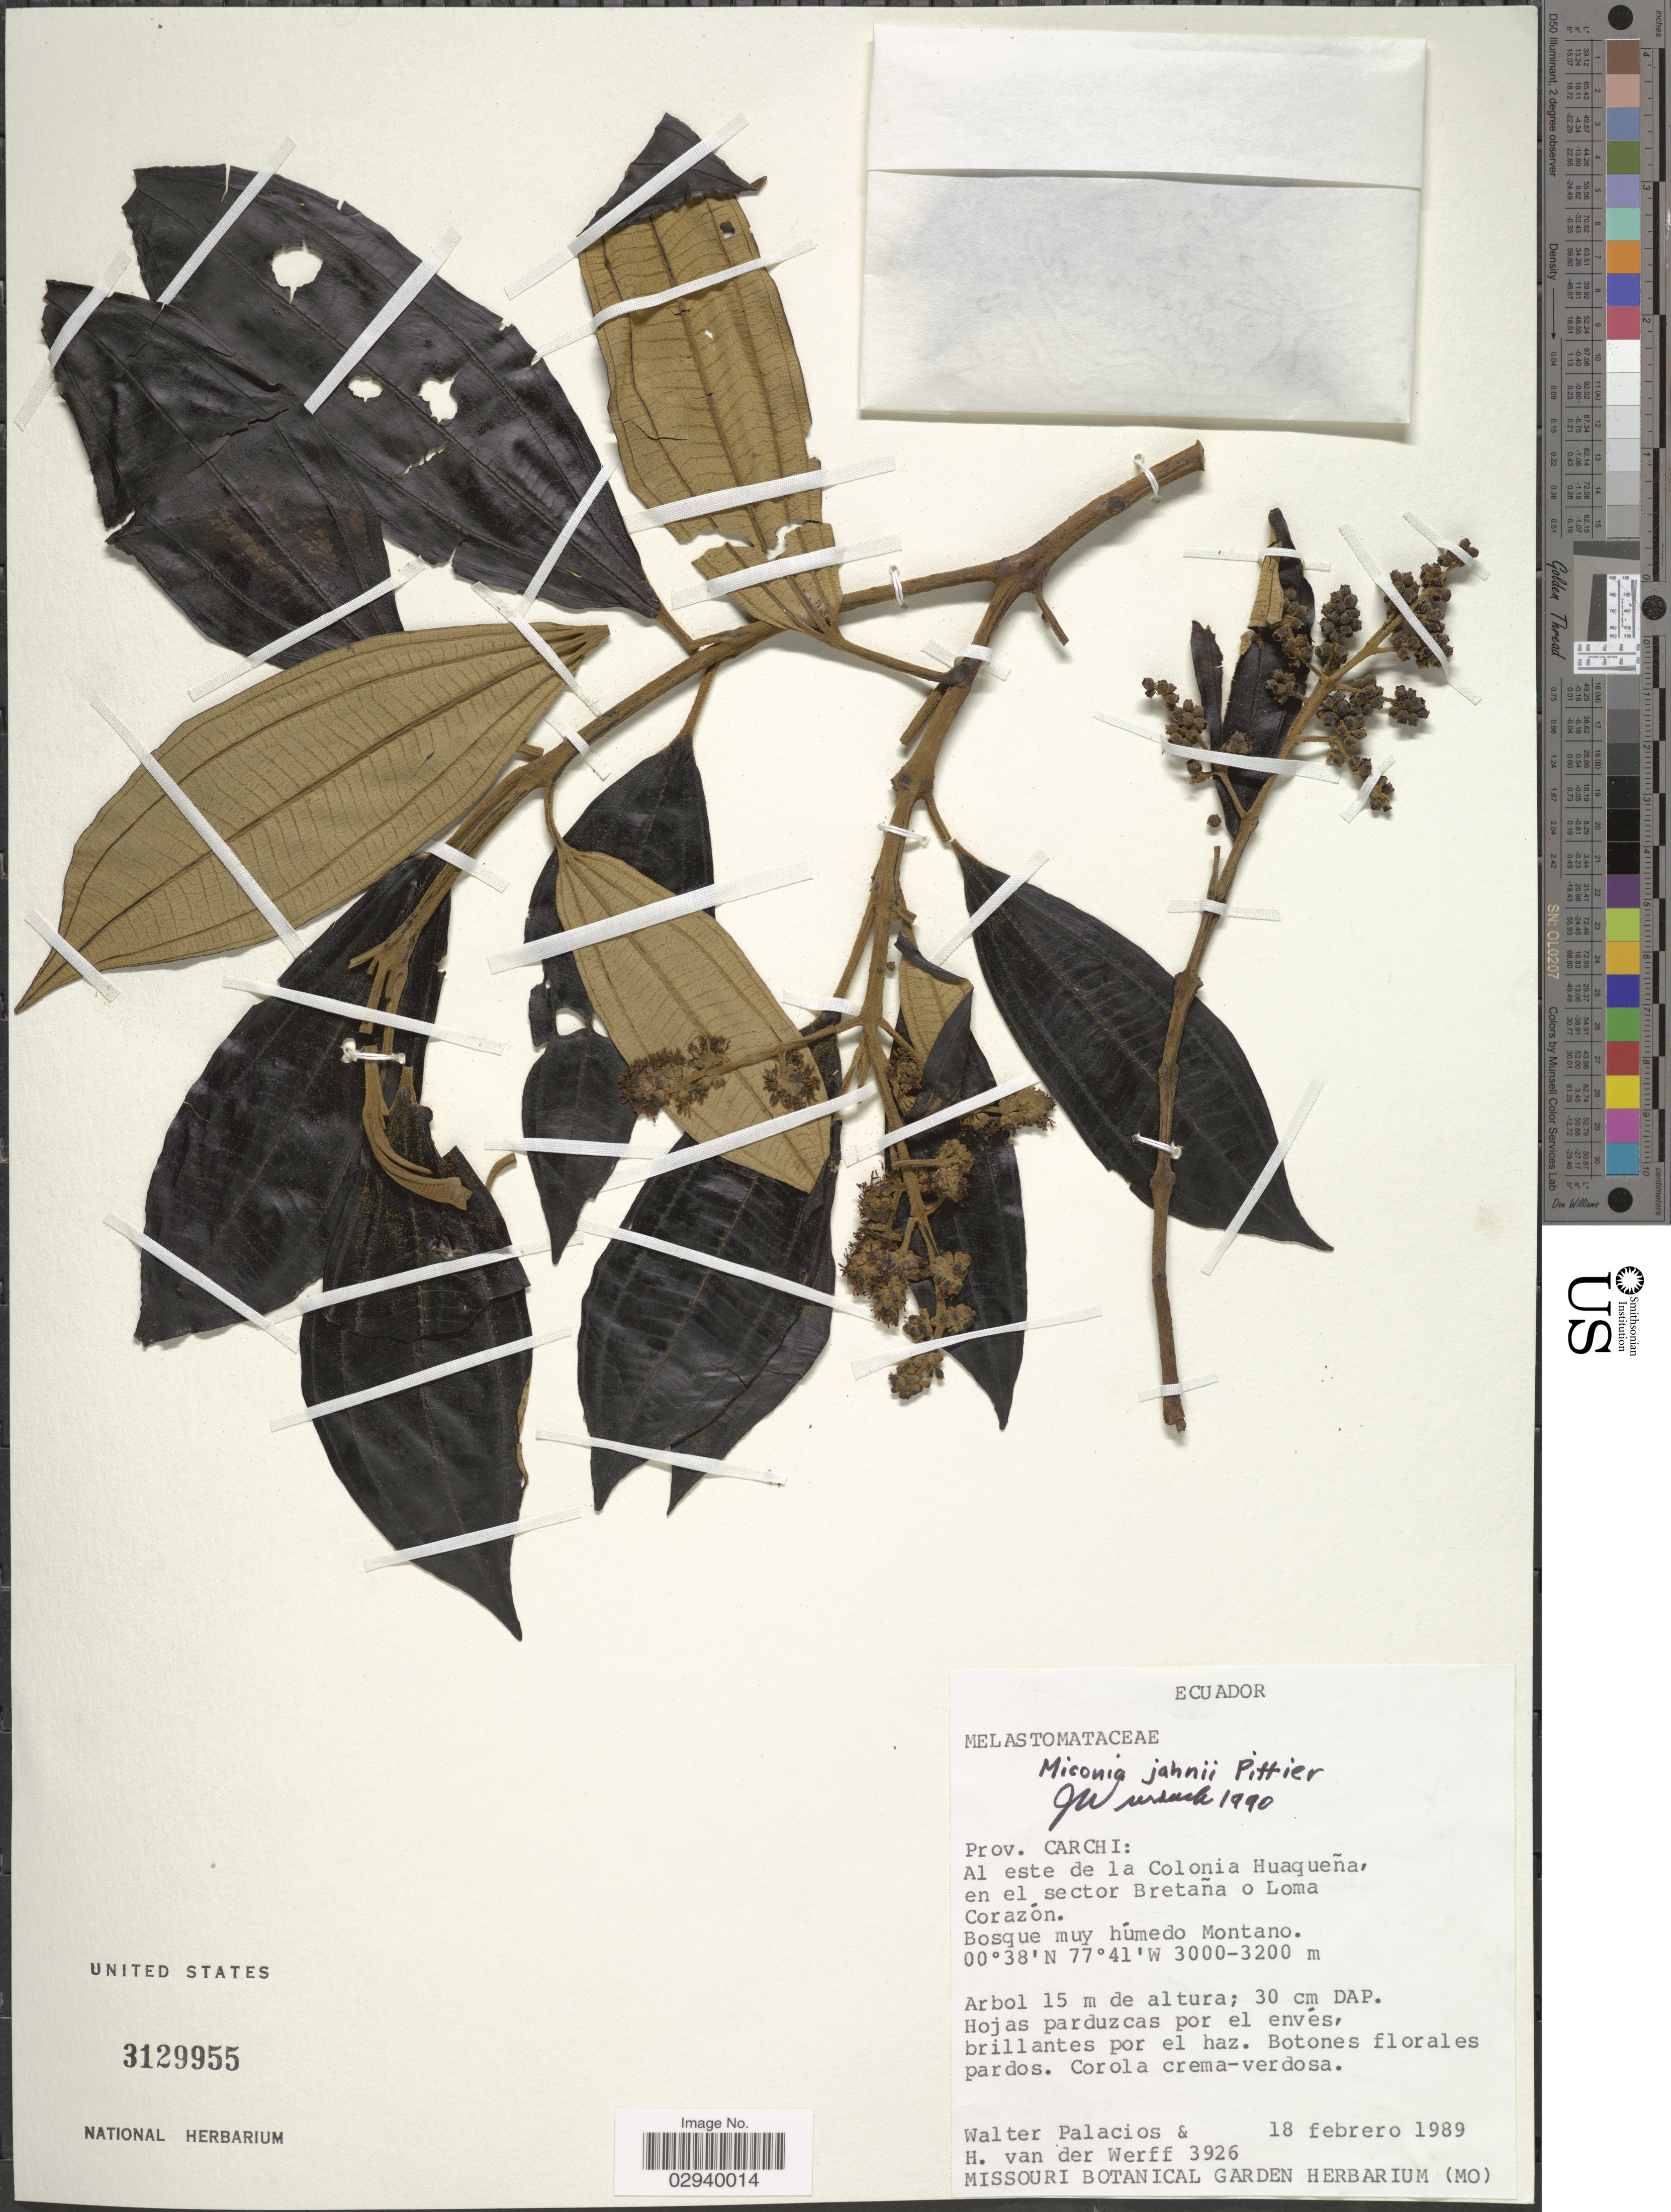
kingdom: Plantae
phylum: Tracheophyta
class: Magnoliopsida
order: Myrtales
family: Melastomataceae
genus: Miconia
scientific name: Miconia jahnii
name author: Pittier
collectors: W. Palacios & H. van der Werff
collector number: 3926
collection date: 1989-02-18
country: Ecuador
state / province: Carchi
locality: Al este de la Colonia Huaqueña, en el sector Bretaña o Loma Corazón. Bosque muy húmedo Montano.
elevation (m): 3000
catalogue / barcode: US 3129955